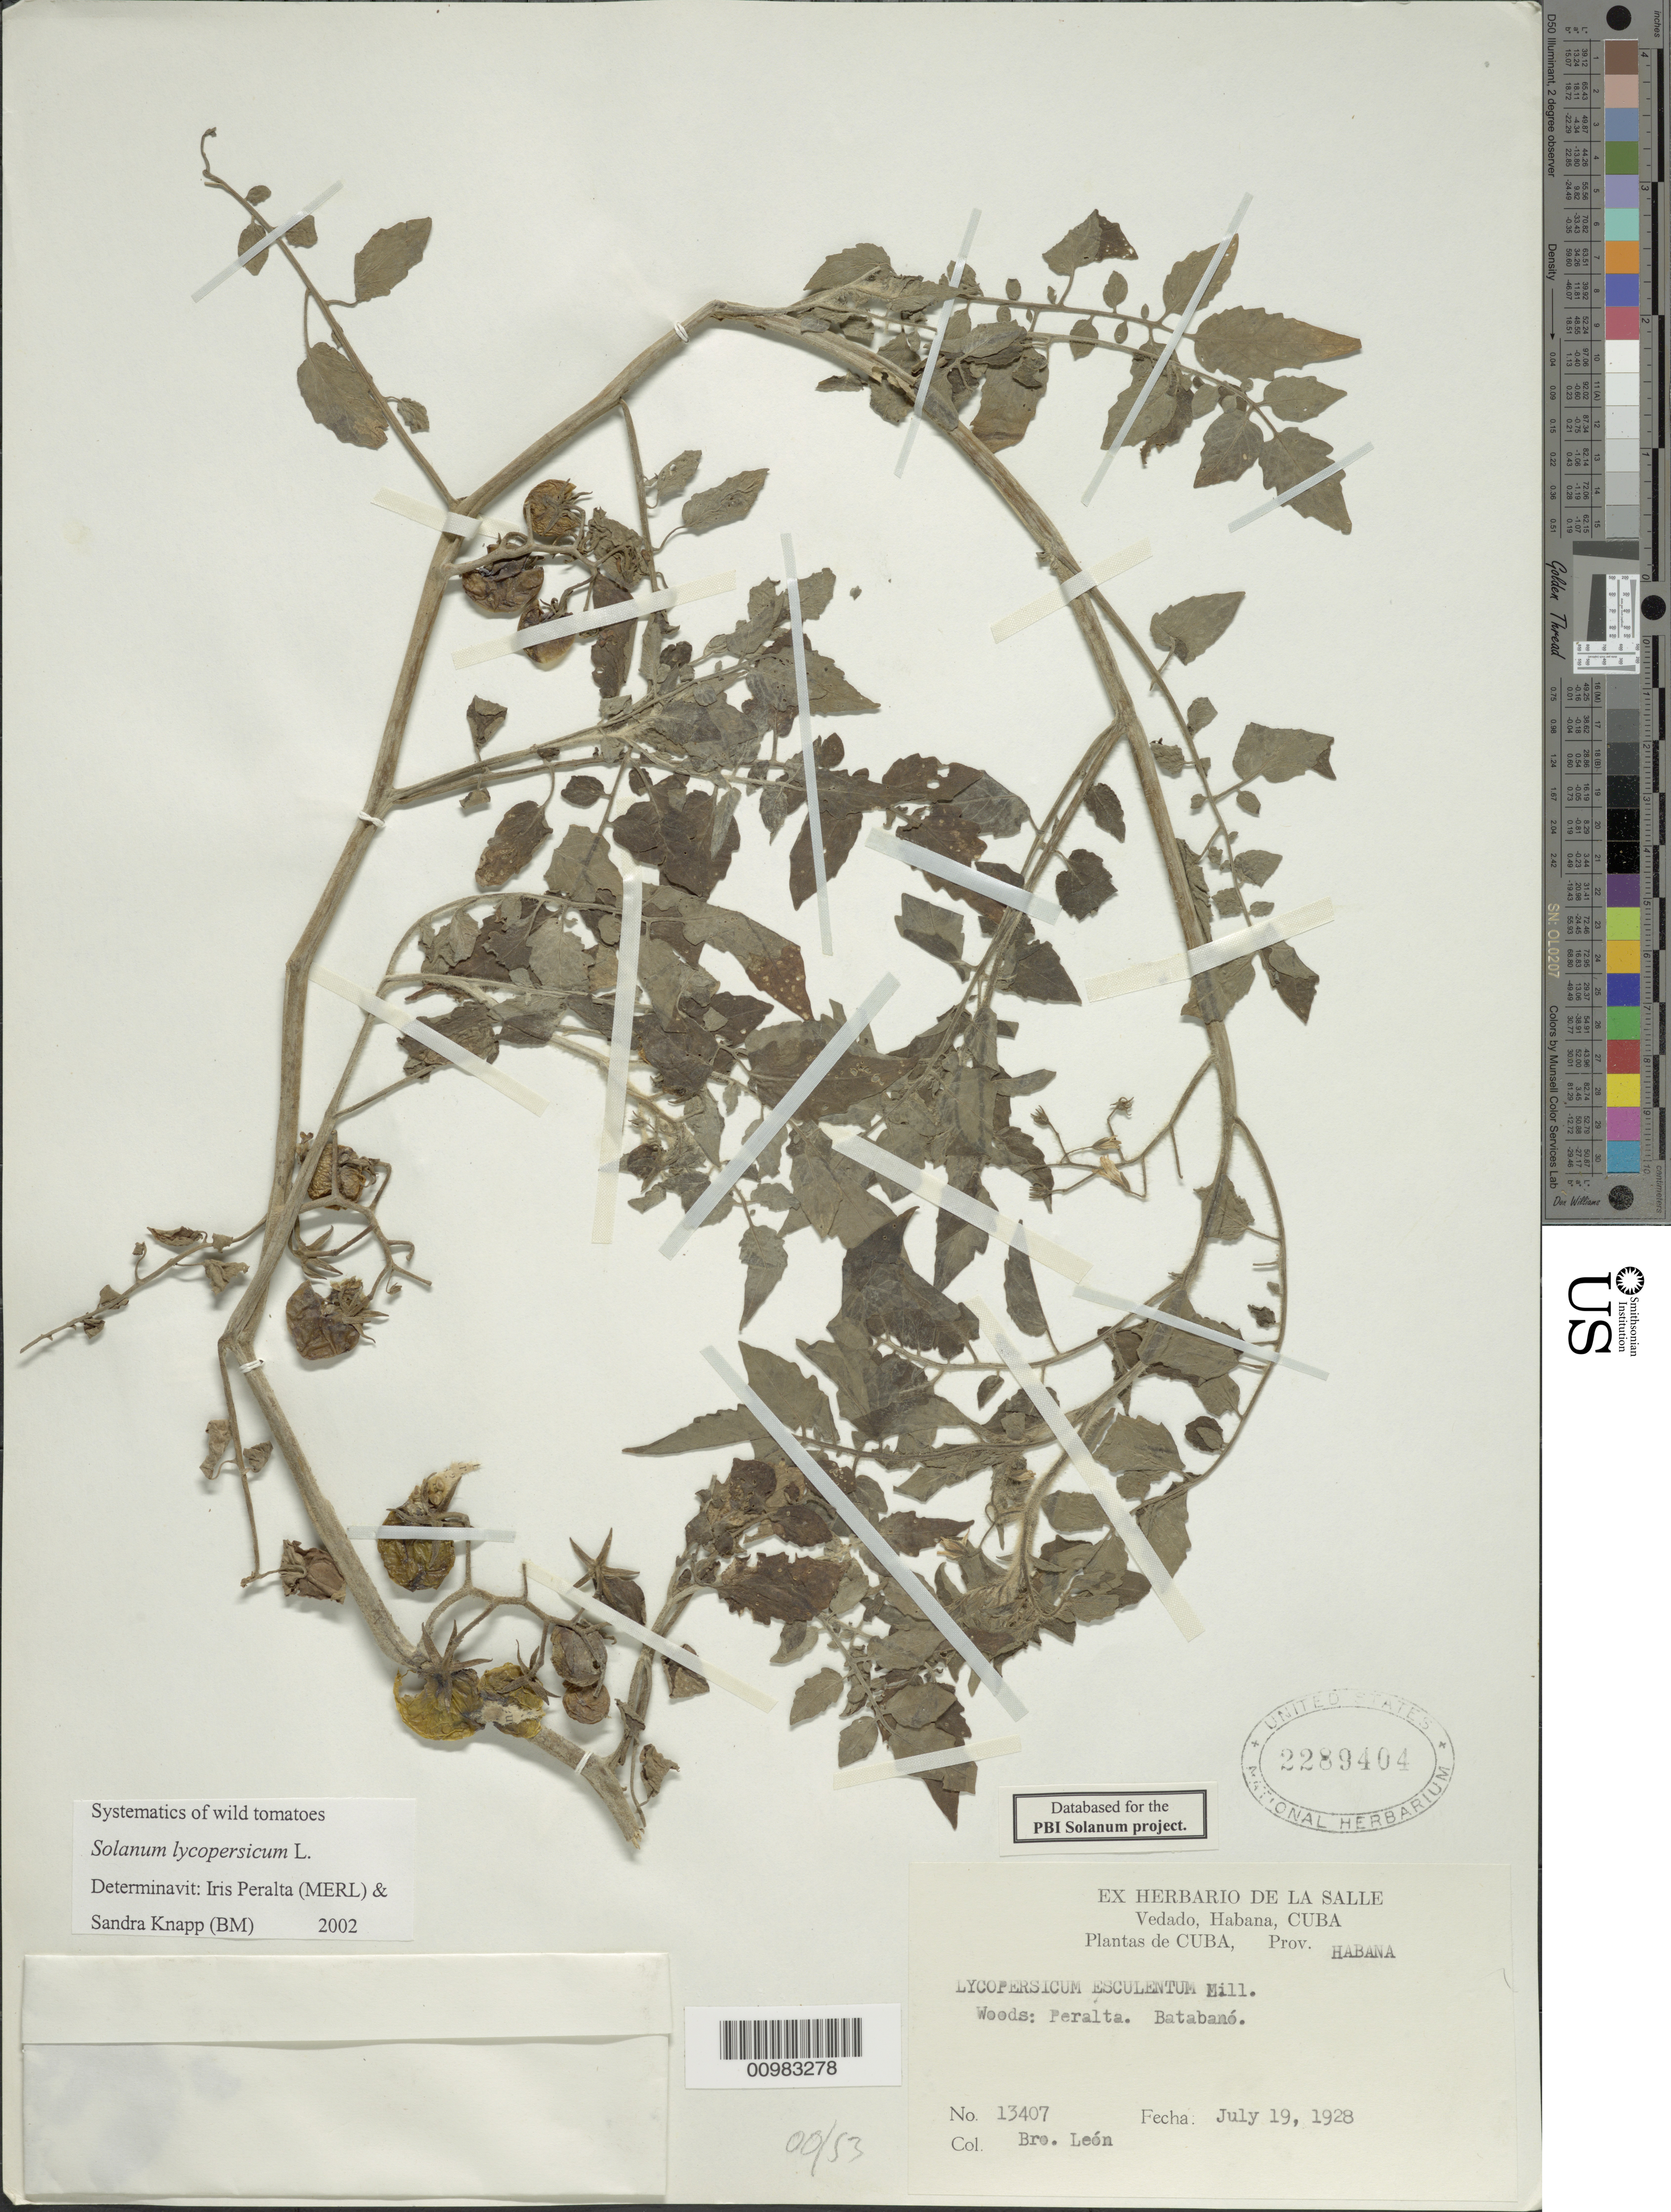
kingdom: Plantae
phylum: Tracheophyta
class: Magnoliopsida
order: Solanales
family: Solanaceae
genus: Solanum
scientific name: Solanum lycopersicum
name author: L.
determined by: Peralta, Iris E.; Knapp, S. D.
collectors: Bro. León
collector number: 13407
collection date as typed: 19 Jul 1928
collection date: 1928-07-19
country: Cuba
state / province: La Habana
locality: Peralta, Batabanó, prov. Habana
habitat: plh: woods;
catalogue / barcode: US 2289404